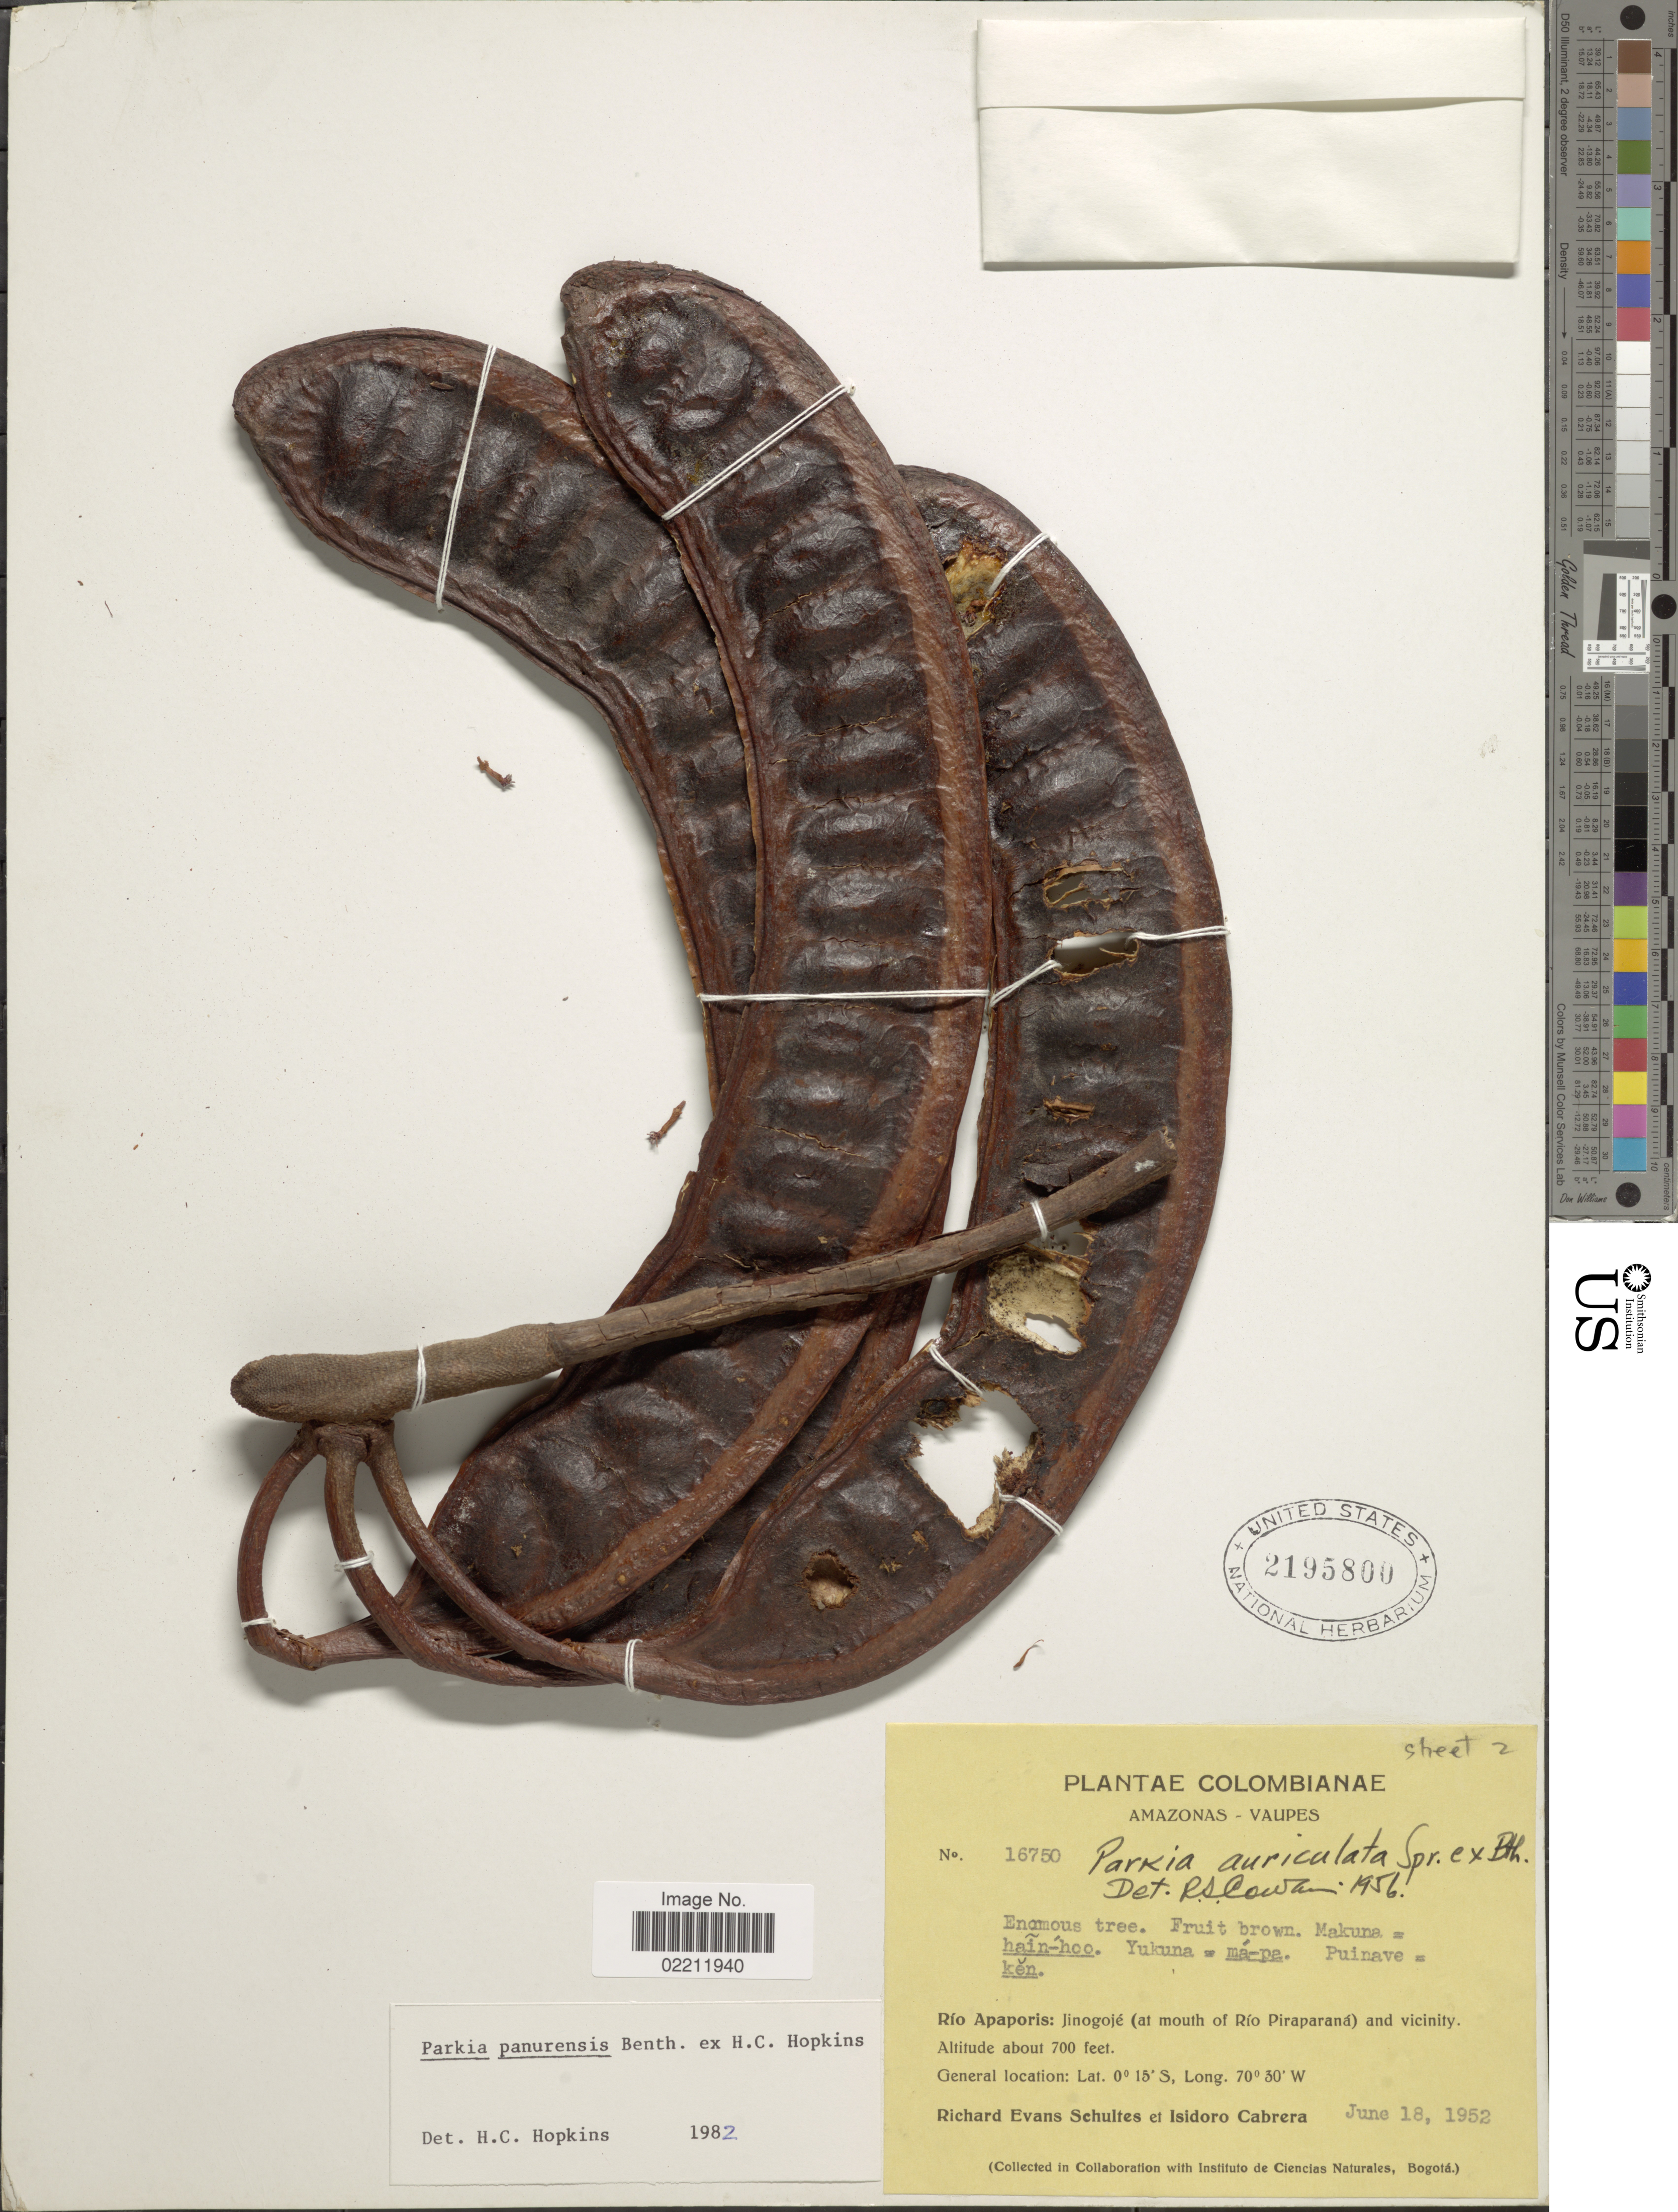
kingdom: Plantae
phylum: Tracheophyta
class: Magnoliopsida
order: Fabales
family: Fabaceae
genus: Parkia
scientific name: Parkia panurensis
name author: Benth.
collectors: R. E. Schultes & I. Cabrera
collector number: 16750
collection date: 1952-06-18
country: Colombia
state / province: Vaupés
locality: Amazonas - vaupes, Rio Apaporis: Jinogoje (at mouth of Rio Piraparana) and vicinity.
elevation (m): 213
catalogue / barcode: US 2195800